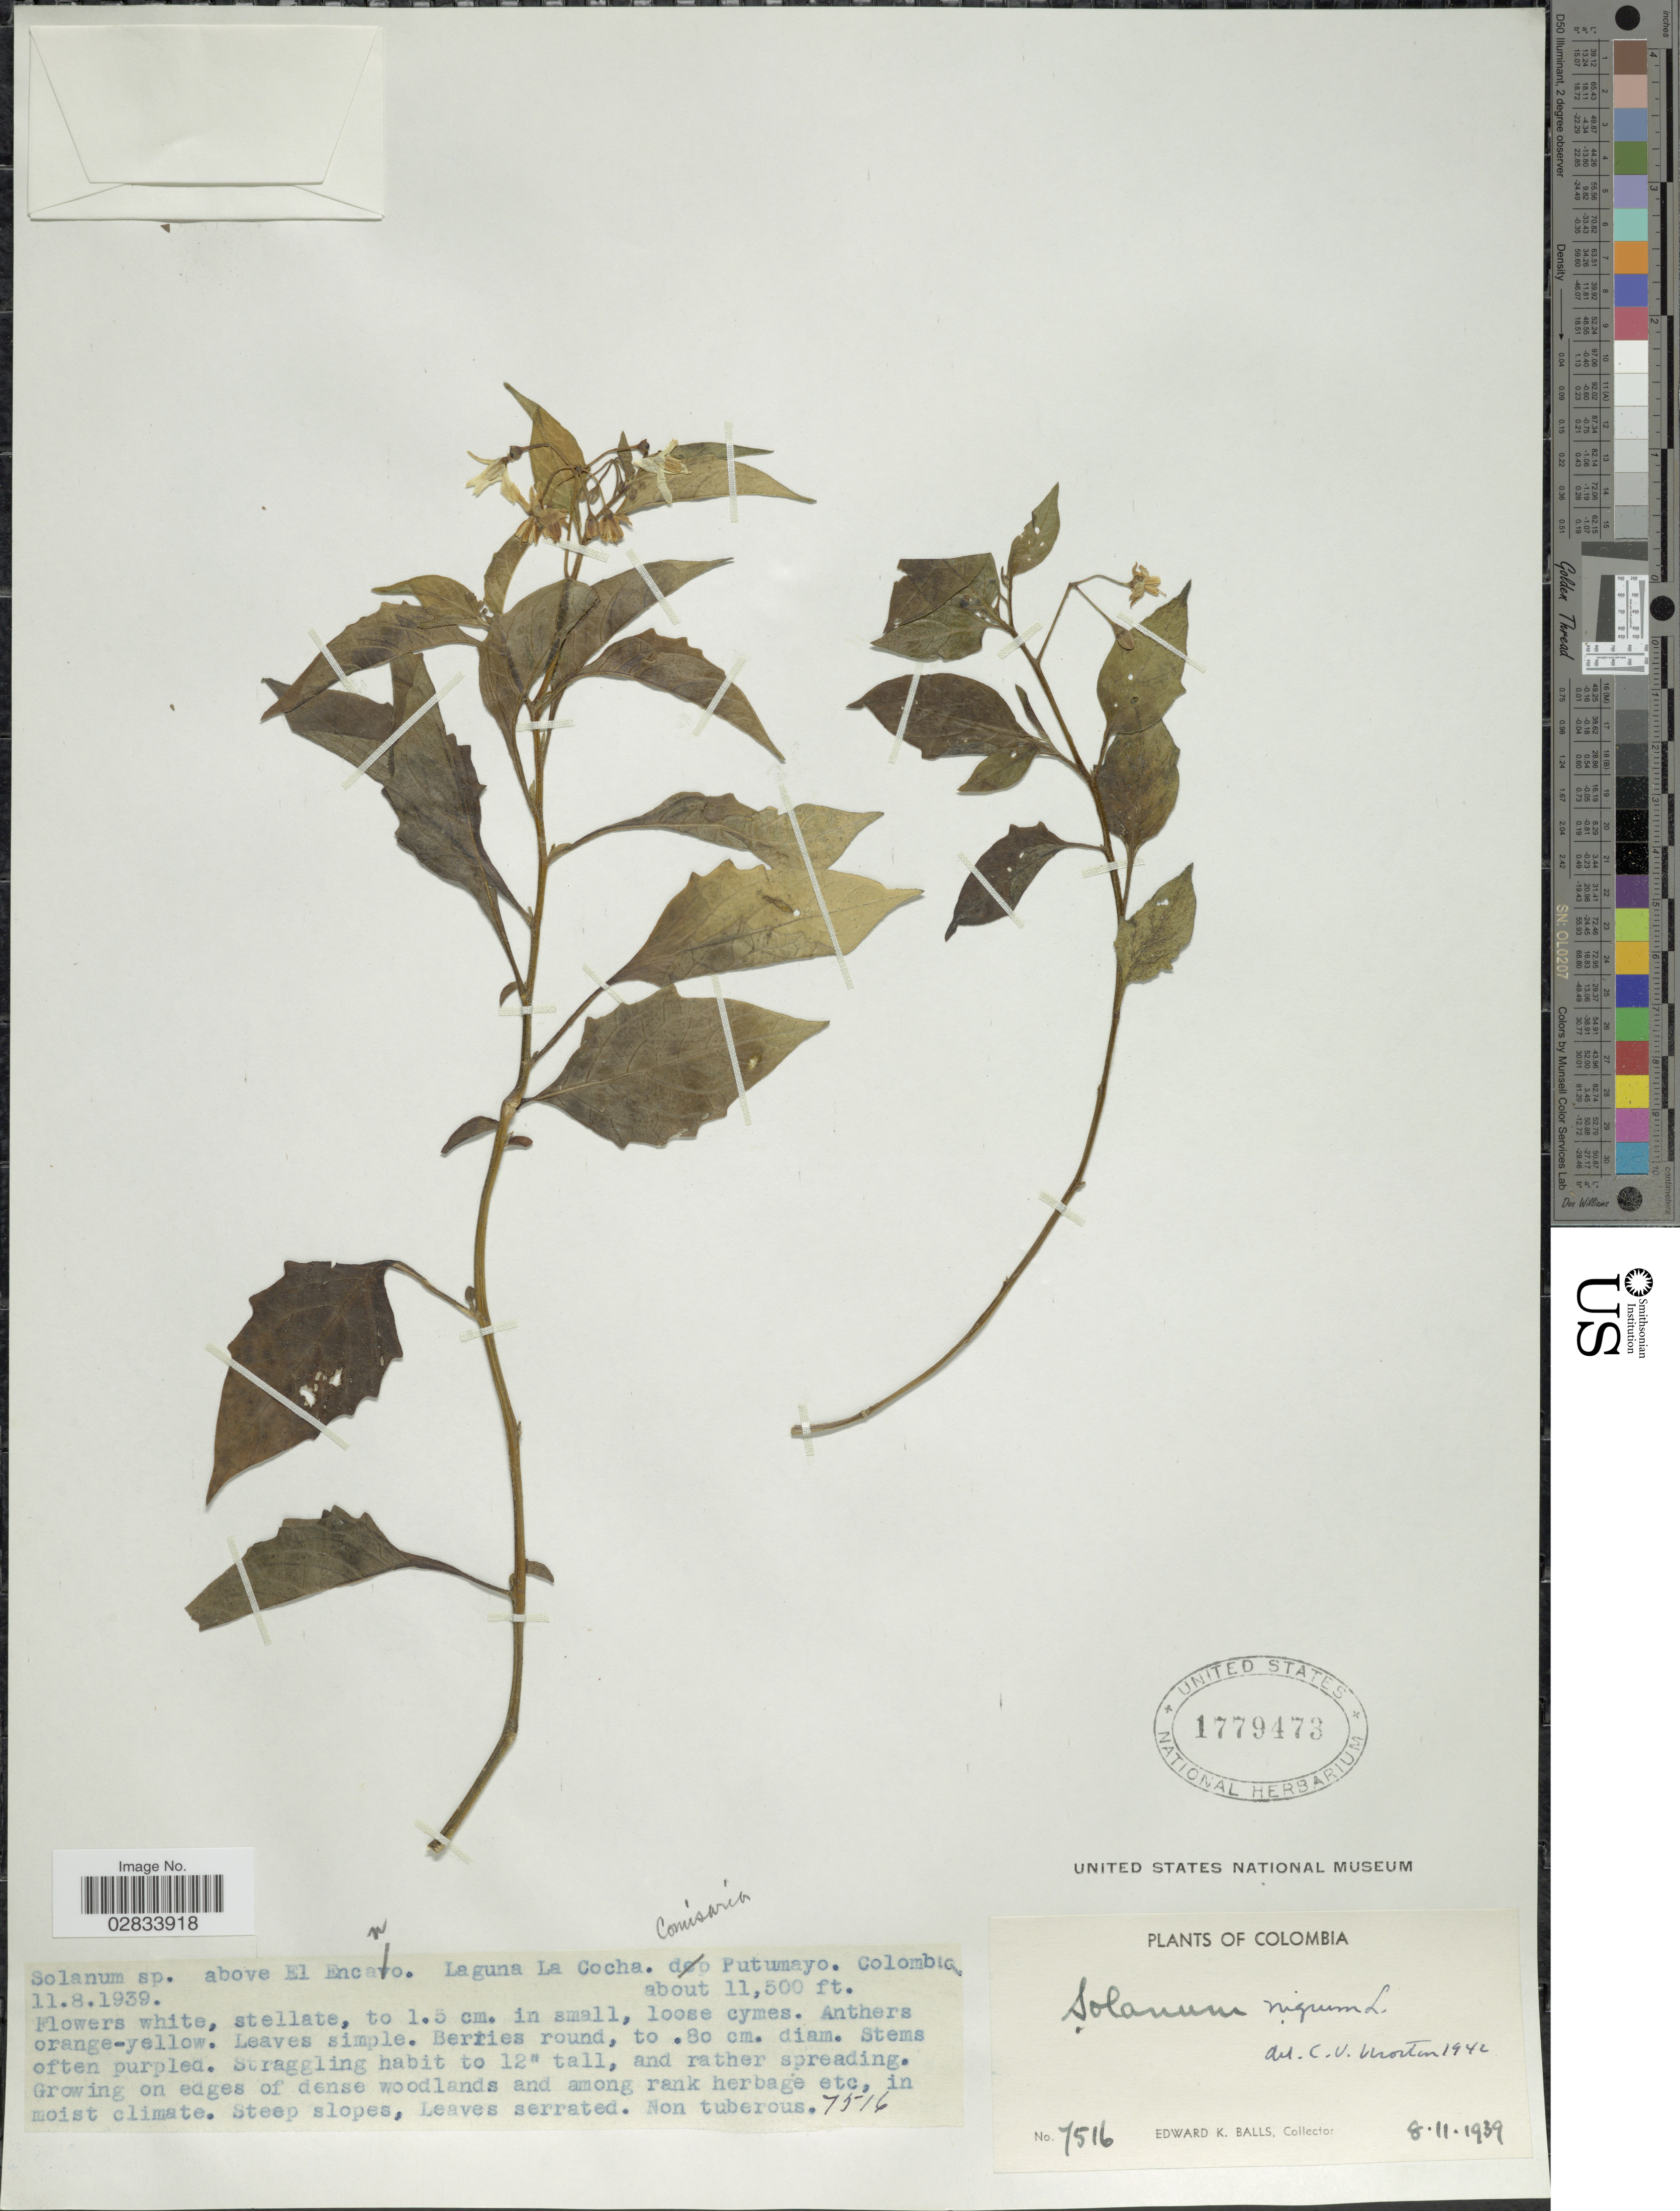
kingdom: Plantae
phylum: Tracheophyta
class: Magnoliopsida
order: Solanales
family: Solanaceae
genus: Solanum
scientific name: Solanum nigrum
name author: L.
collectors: E. K. Balls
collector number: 7516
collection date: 1939-08-11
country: Colombia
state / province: Putumayo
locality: Above El Encano, Laguna La Cocha, Comisaria Putumayo.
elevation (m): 3505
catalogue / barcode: US 1779473